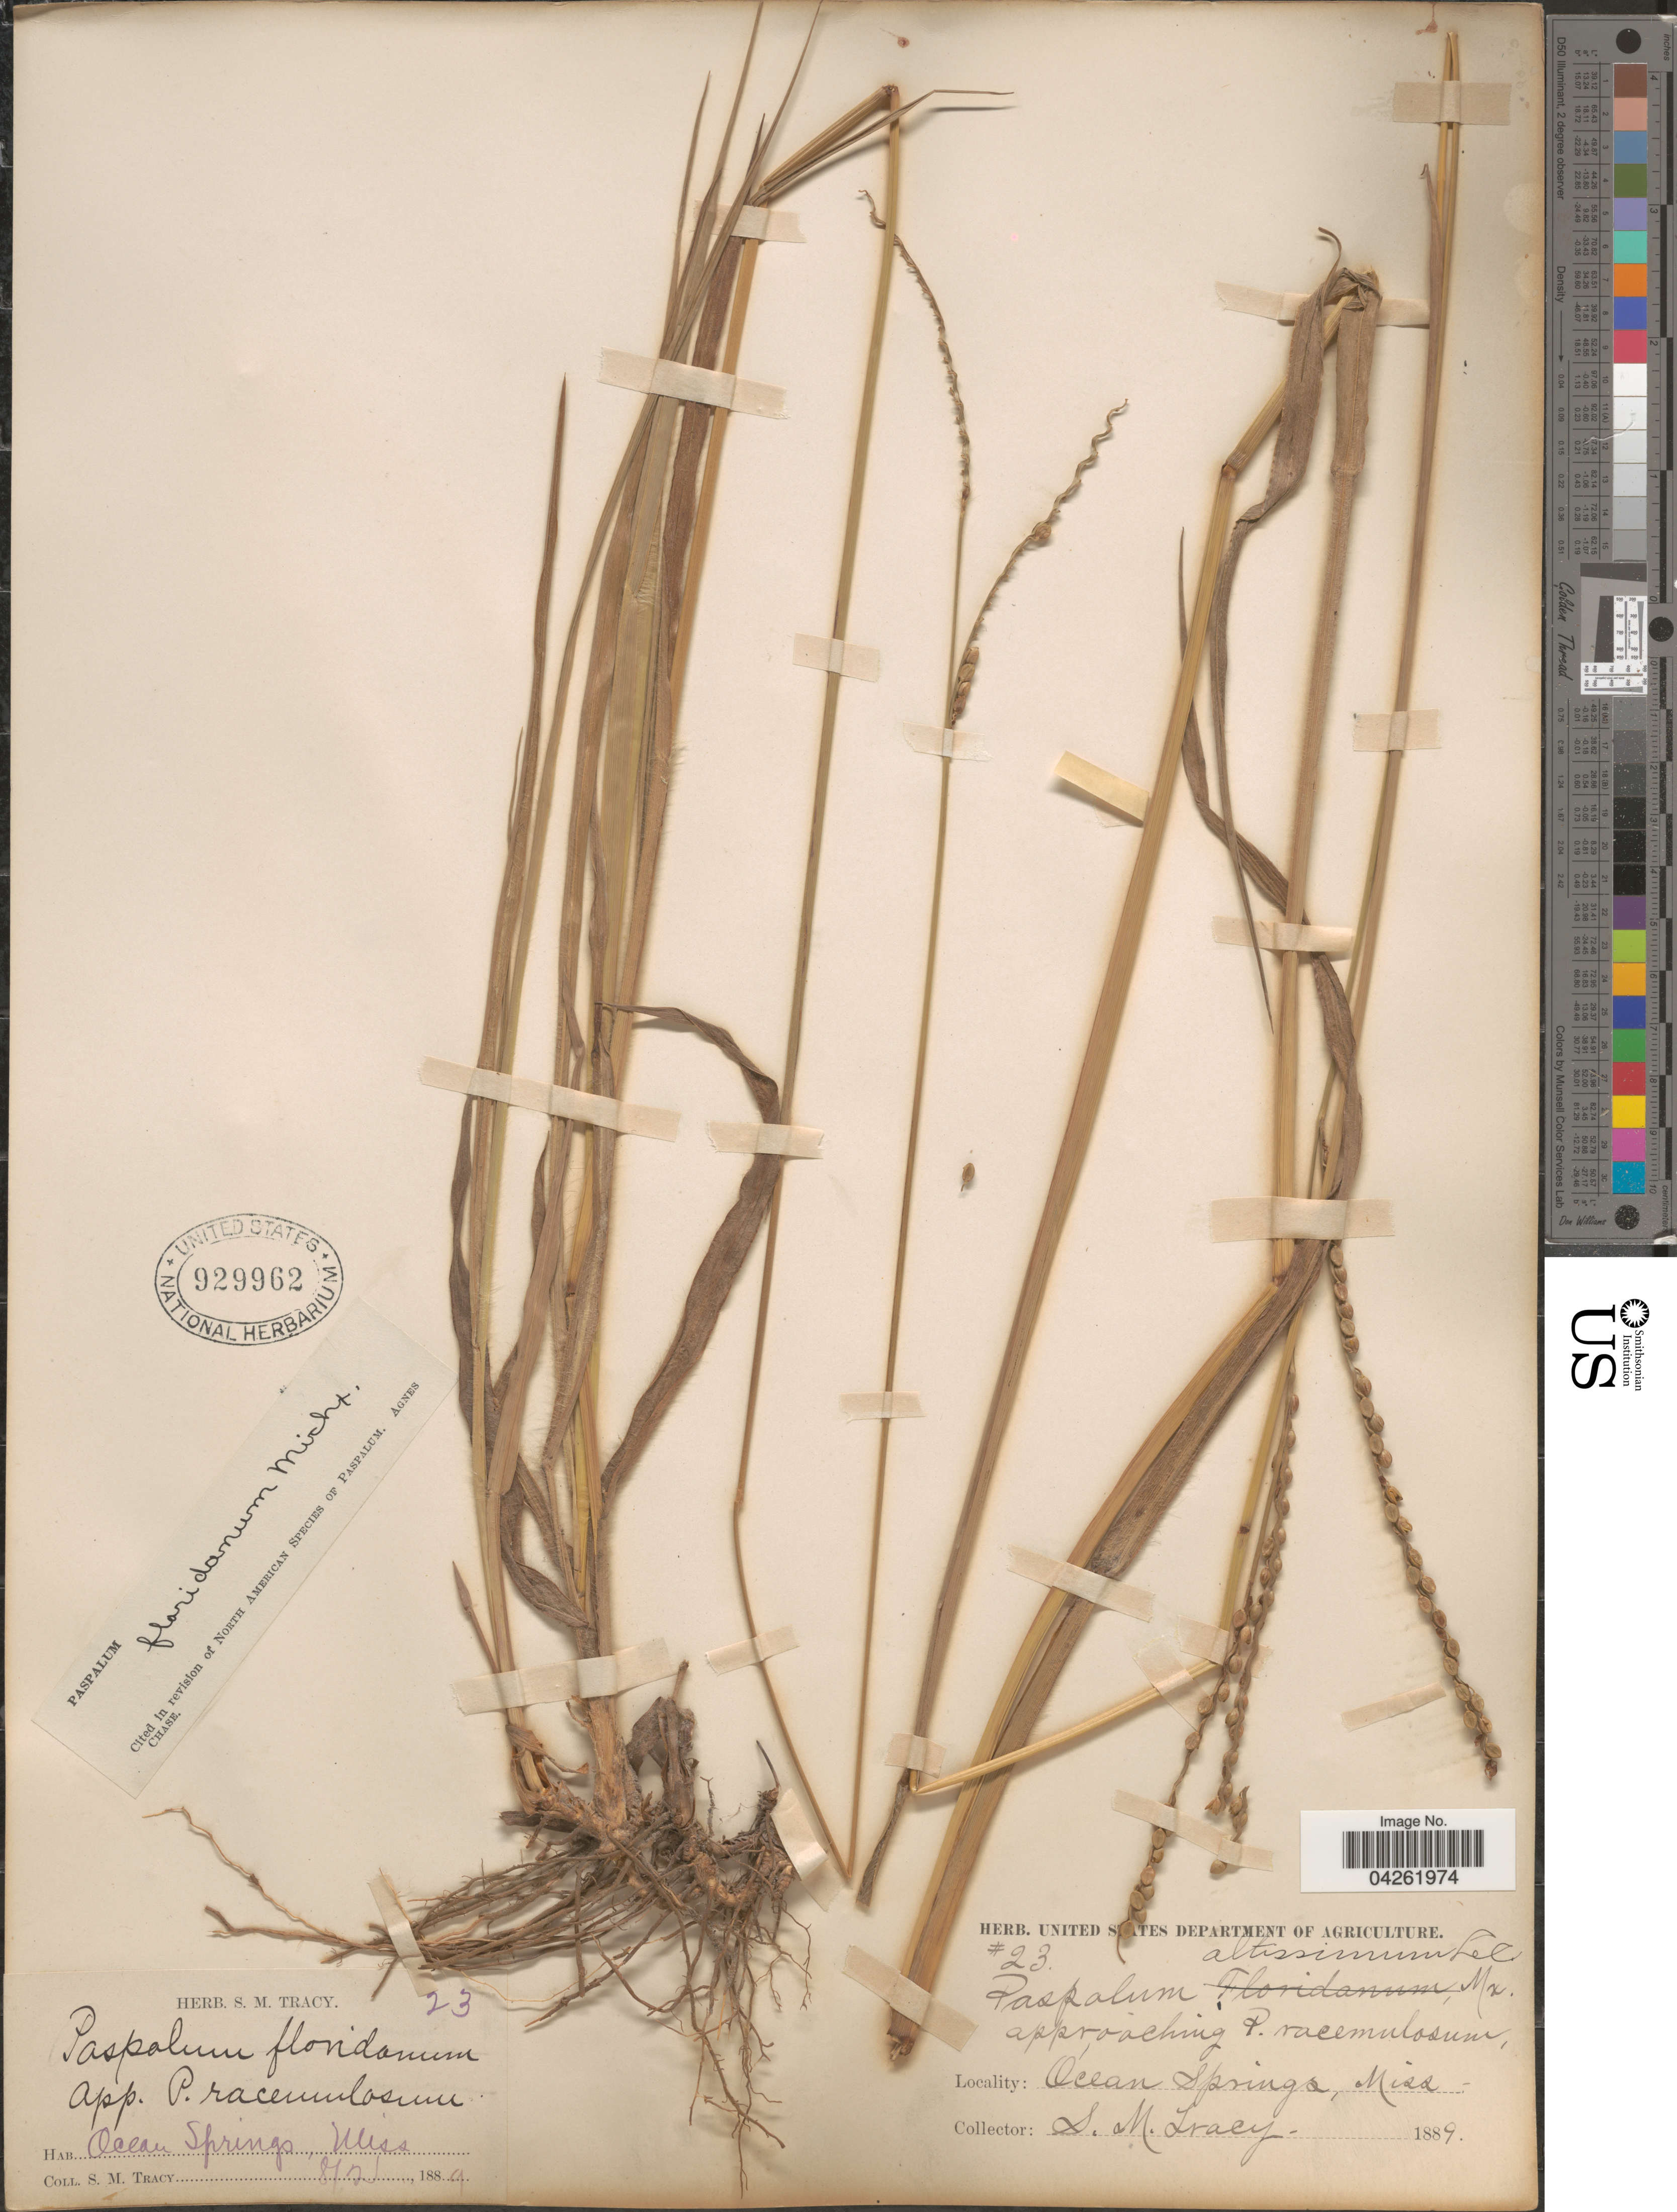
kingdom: Plantae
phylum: Tracheophyta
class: Liliopsida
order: Poales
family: Poaceae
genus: Paspalum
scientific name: Paspalum floridanum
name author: Michx.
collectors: S. M. Tracy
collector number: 23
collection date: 1889-08-25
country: United States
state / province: Mississippi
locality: Ocean Springs.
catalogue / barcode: US 929962